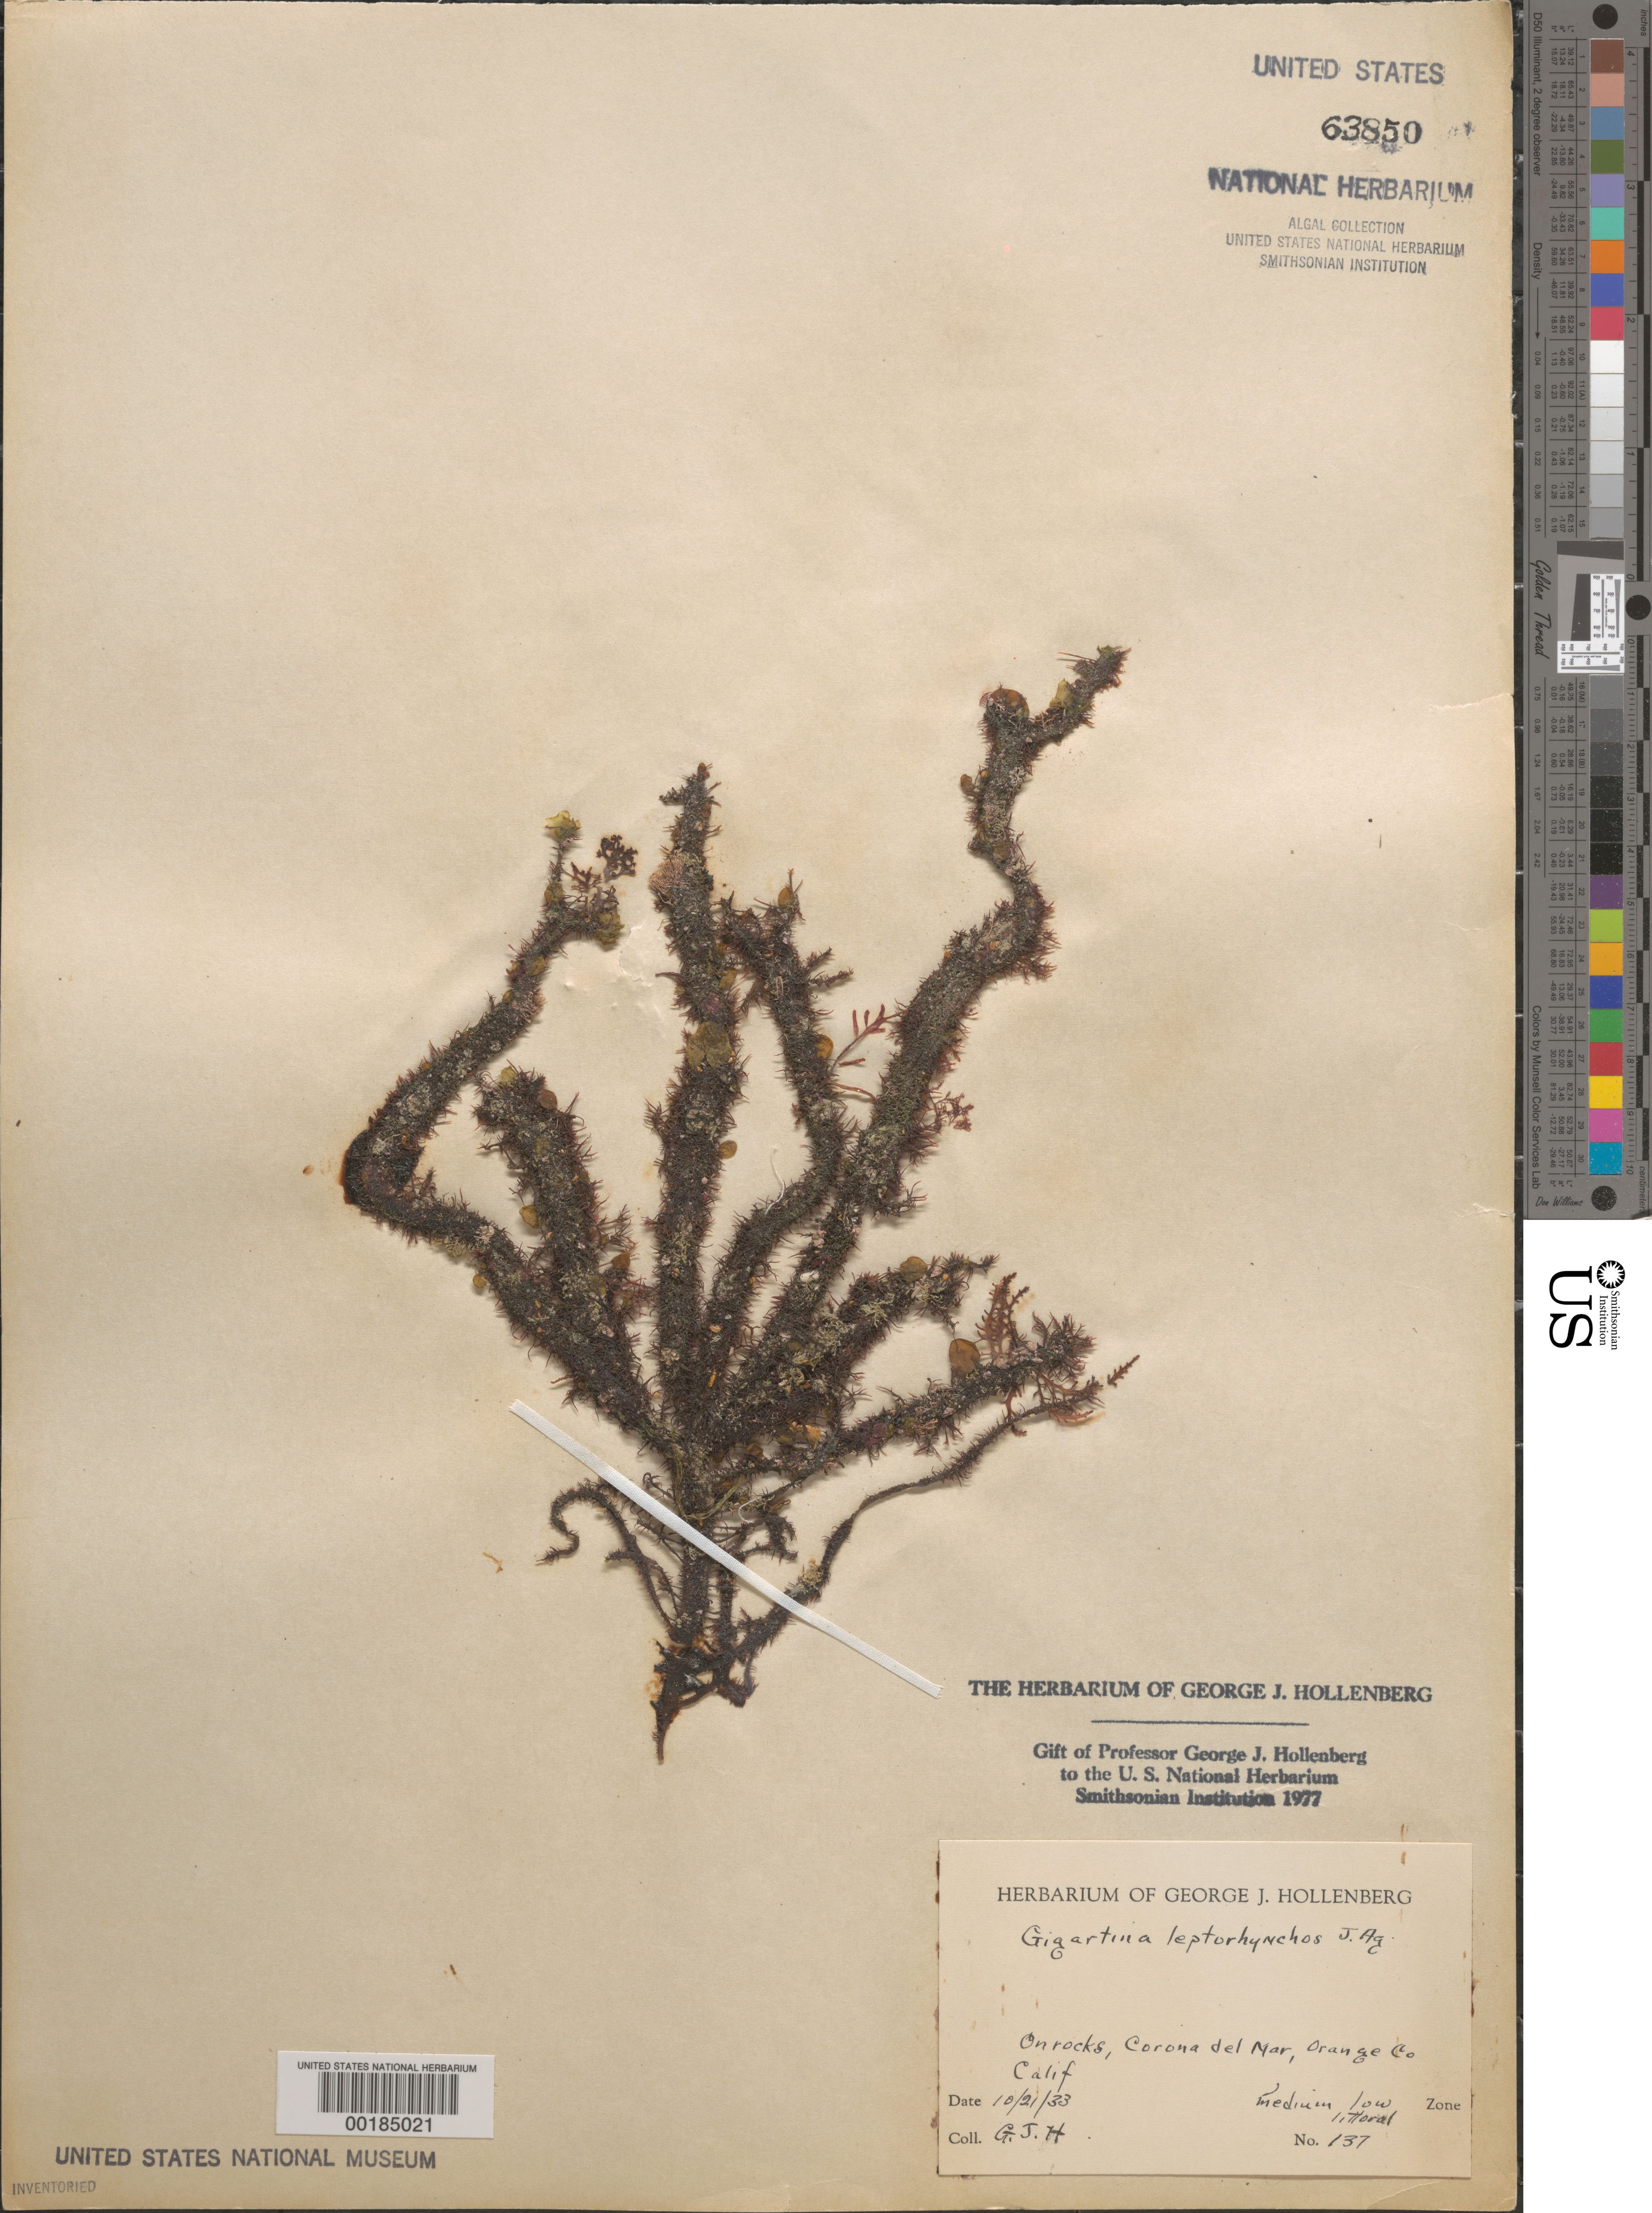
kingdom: Plantae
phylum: Rhodophyta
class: Florideophyceae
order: Gigartinales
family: Gigartinaceae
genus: Mazzaella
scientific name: Mazzaella leptorhynchos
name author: (J. Agardh) Leister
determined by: Algae name updating Project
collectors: G. Hollenberg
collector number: GJH 137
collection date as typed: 21 Oct 1933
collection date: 1933-10-21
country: United States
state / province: California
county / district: Orange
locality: Corona del Mar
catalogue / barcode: US 63850